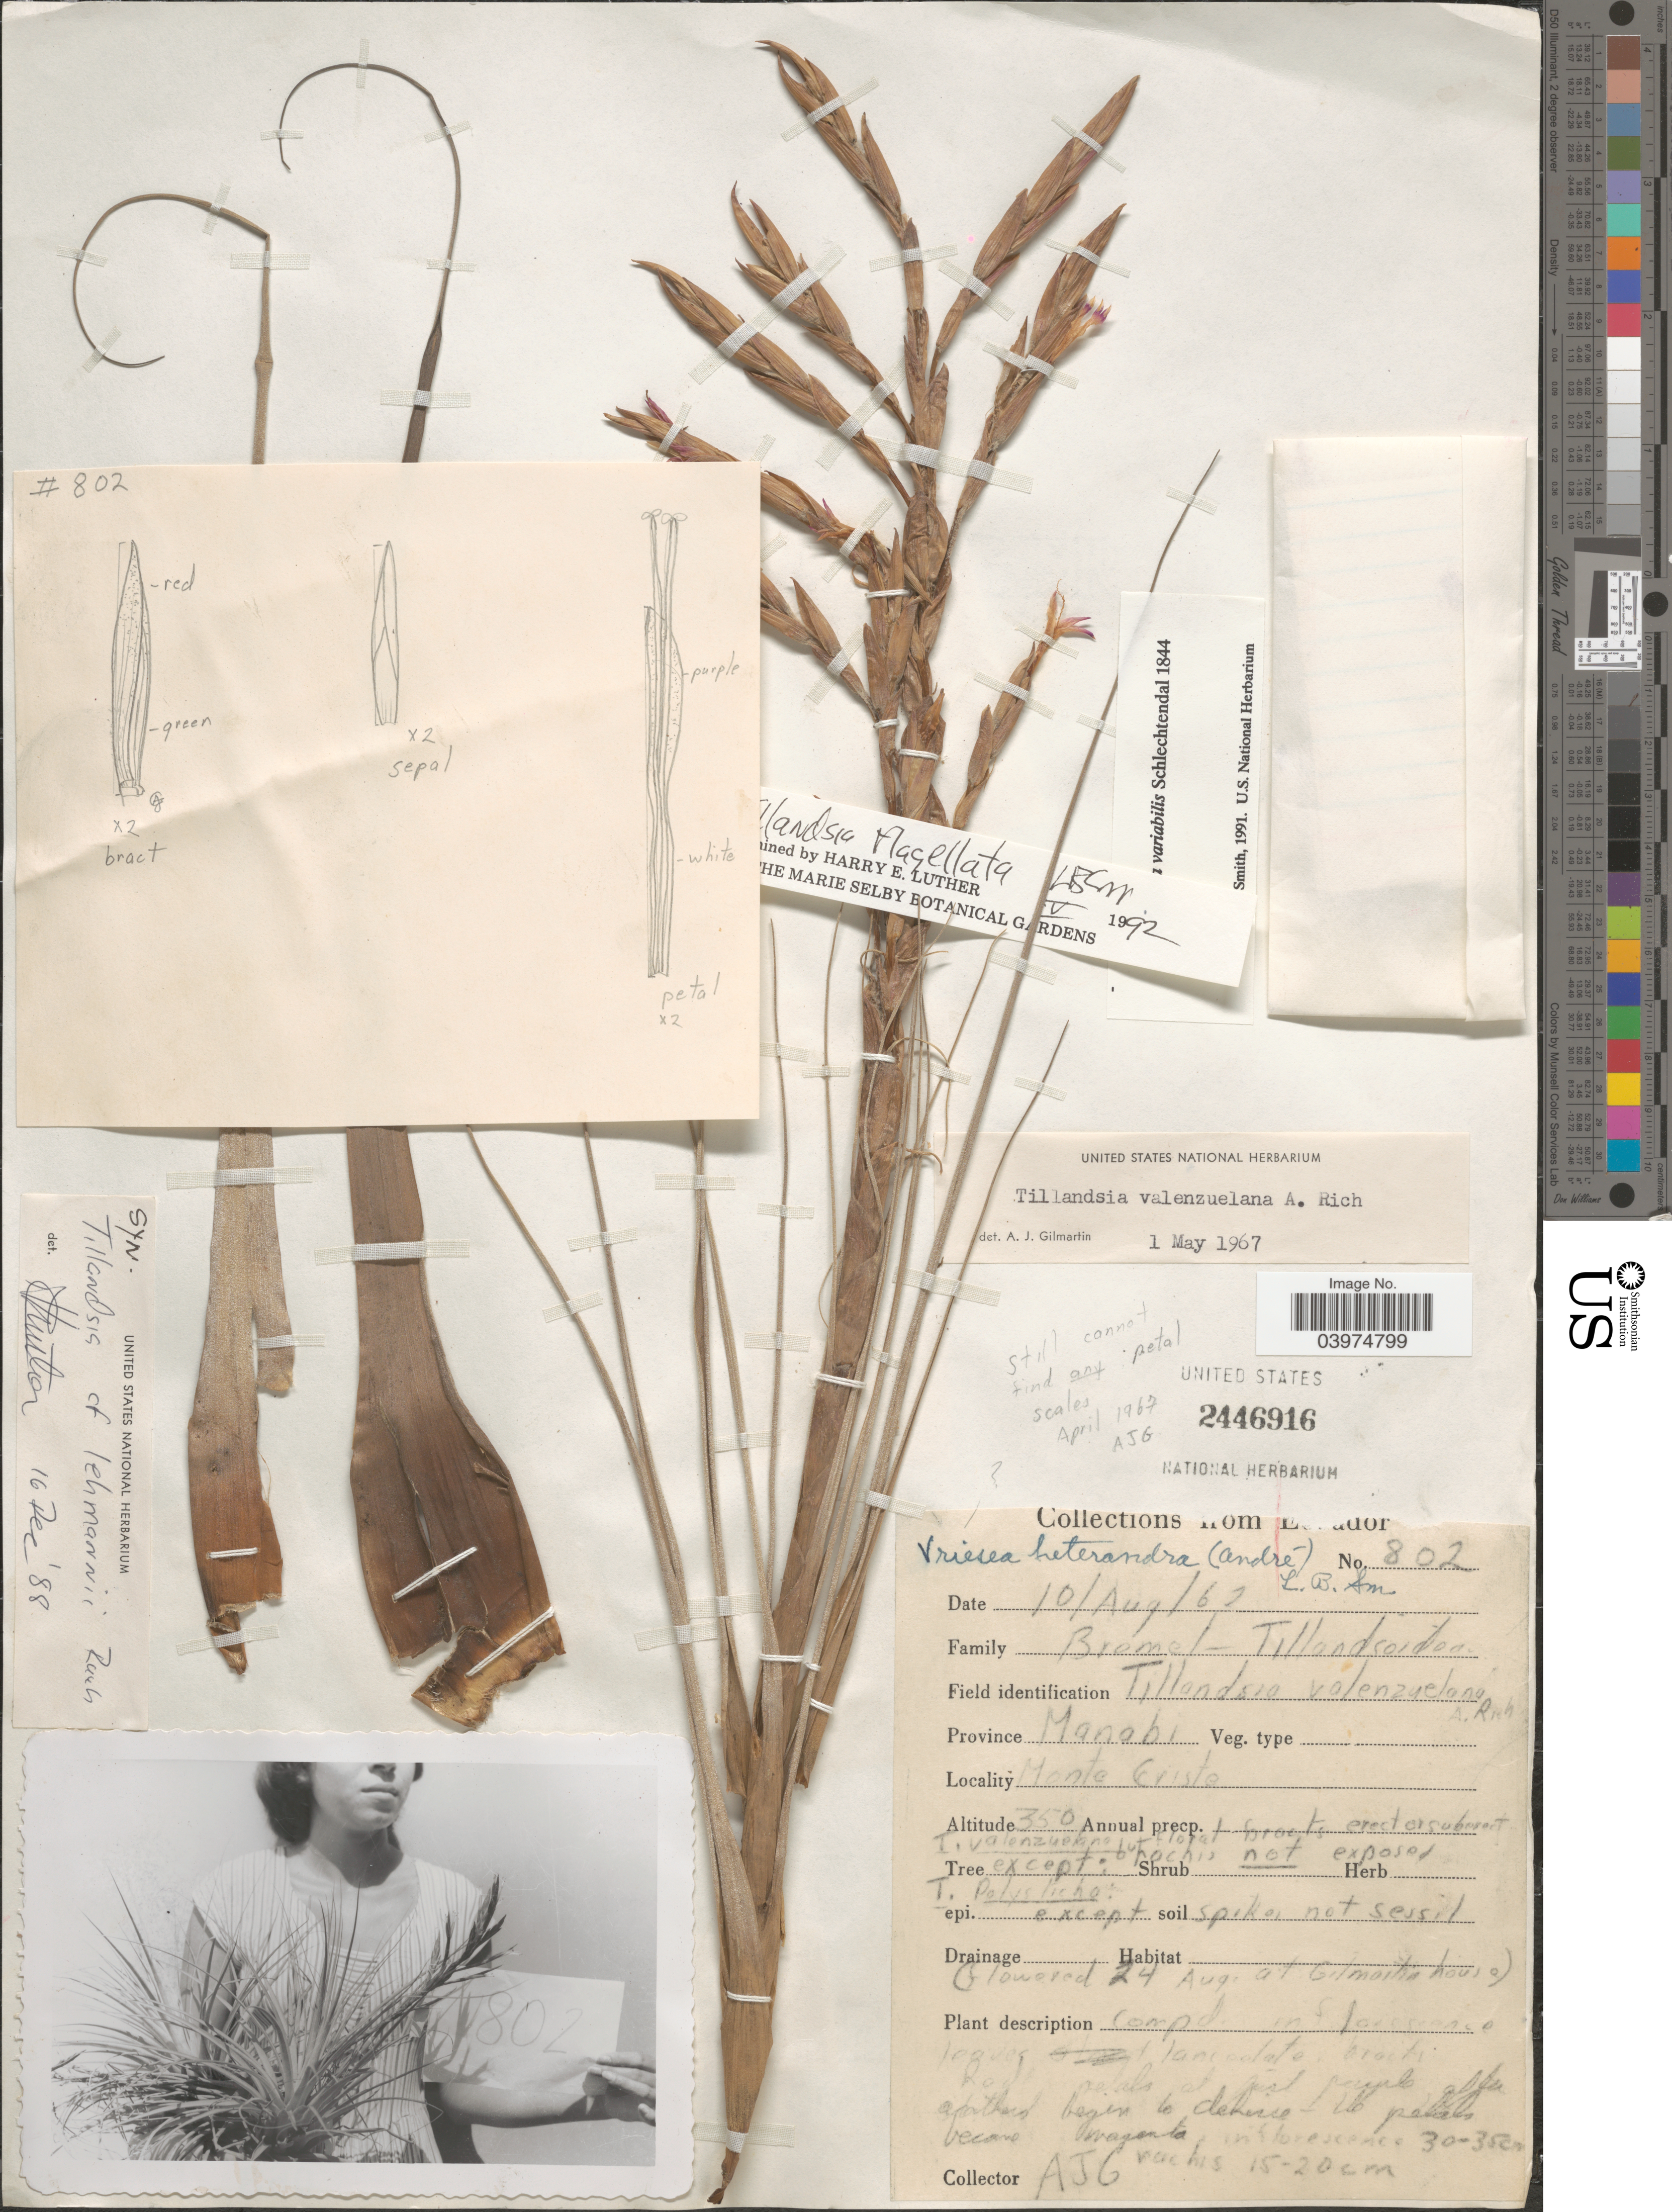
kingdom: Plantae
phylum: Tracheophyta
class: Liliopsida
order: Poales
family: Bromeliaceae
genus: Tillandsia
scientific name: Tillandsia variabilis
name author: Schltdl.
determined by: Smith, Lyman B., (US), NMNH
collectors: A. J. G.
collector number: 802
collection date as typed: Transcribed d/m/y: 10/8/62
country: Ecuador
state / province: Manabí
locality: Monte Cristo.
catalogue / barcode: US 2446916